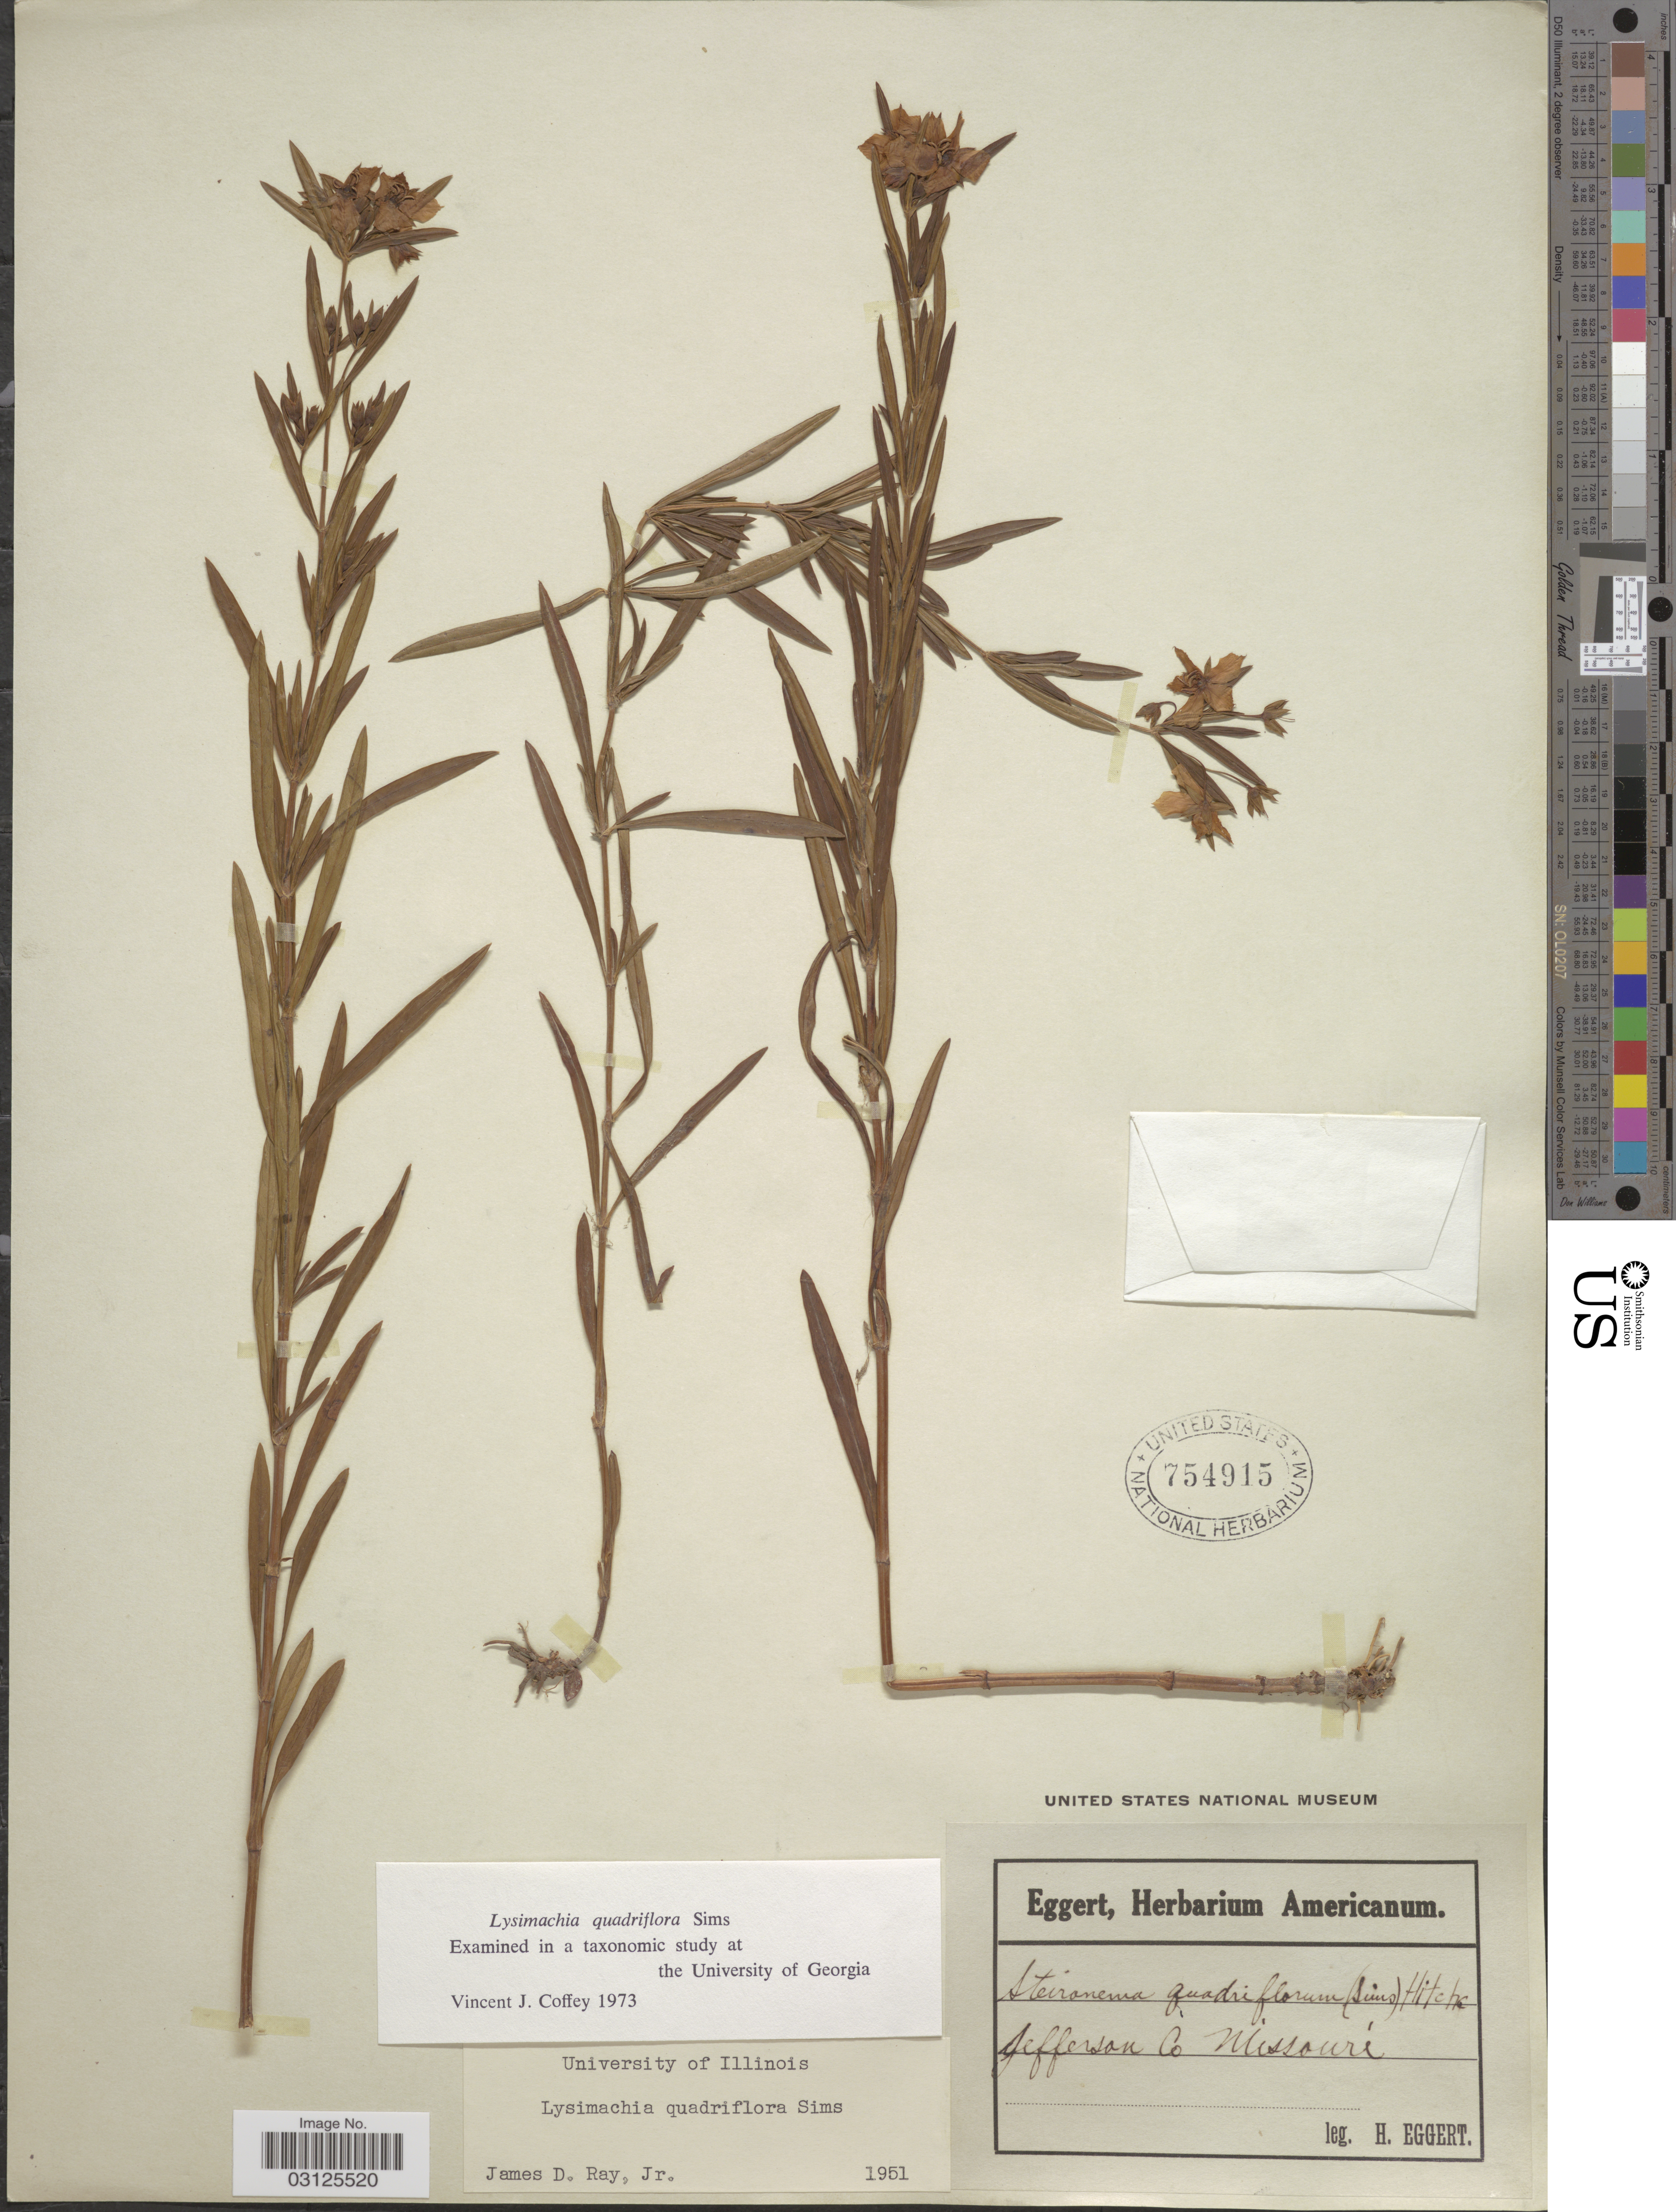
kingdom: Plantae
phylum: Tracheophyta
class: Magnoliopsida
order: Ericales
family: Primulaceae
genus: Lysimachia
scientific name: Lysimachia quadriflora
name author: Sims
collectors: H. Eggert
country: United States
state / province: Missouri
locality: Jefferson Co.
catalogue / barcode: US 754915